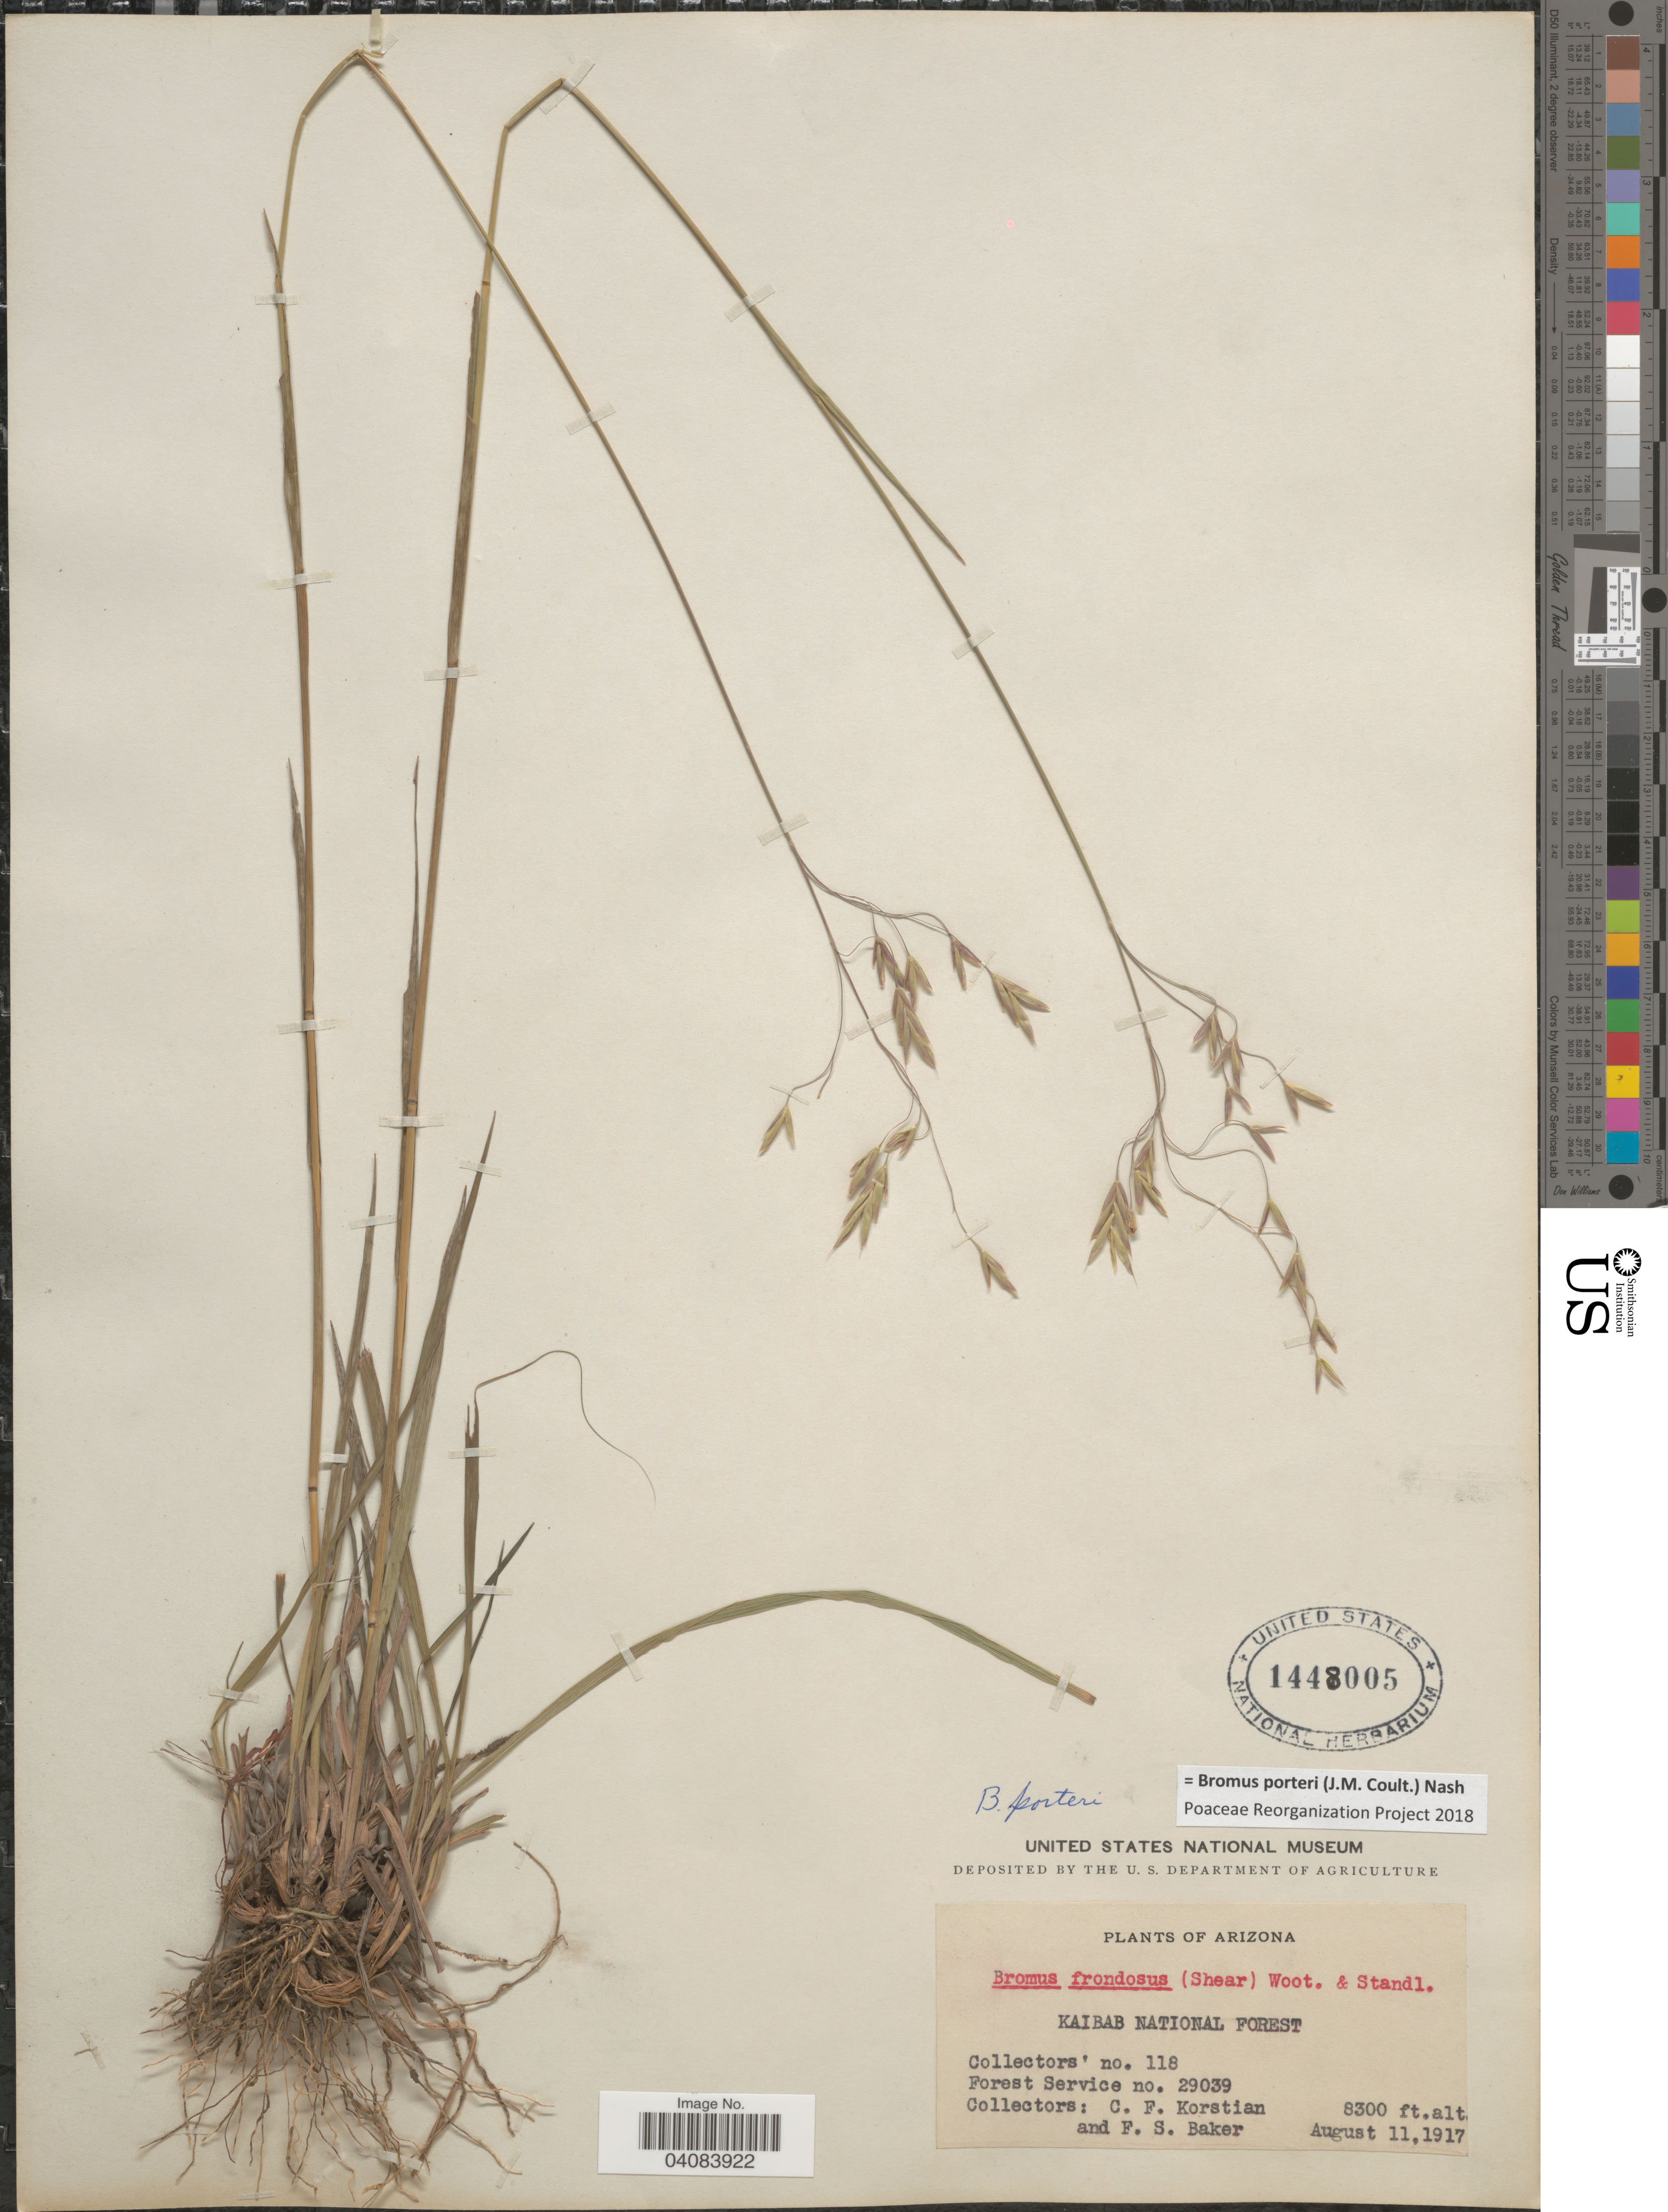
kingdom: Plantae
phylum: Tracheophyta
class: Liliopsida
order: Poales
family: Poaceae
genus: Bromus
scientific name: Bromus porteri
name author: (J.M. Coult.) Nash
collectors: C. F. Korstian & F. S. Baker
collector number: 118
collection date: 1917-08-11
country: United States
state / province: Arizona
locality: Kaibab National Forest.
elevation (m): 2530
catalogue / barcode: US 1448005